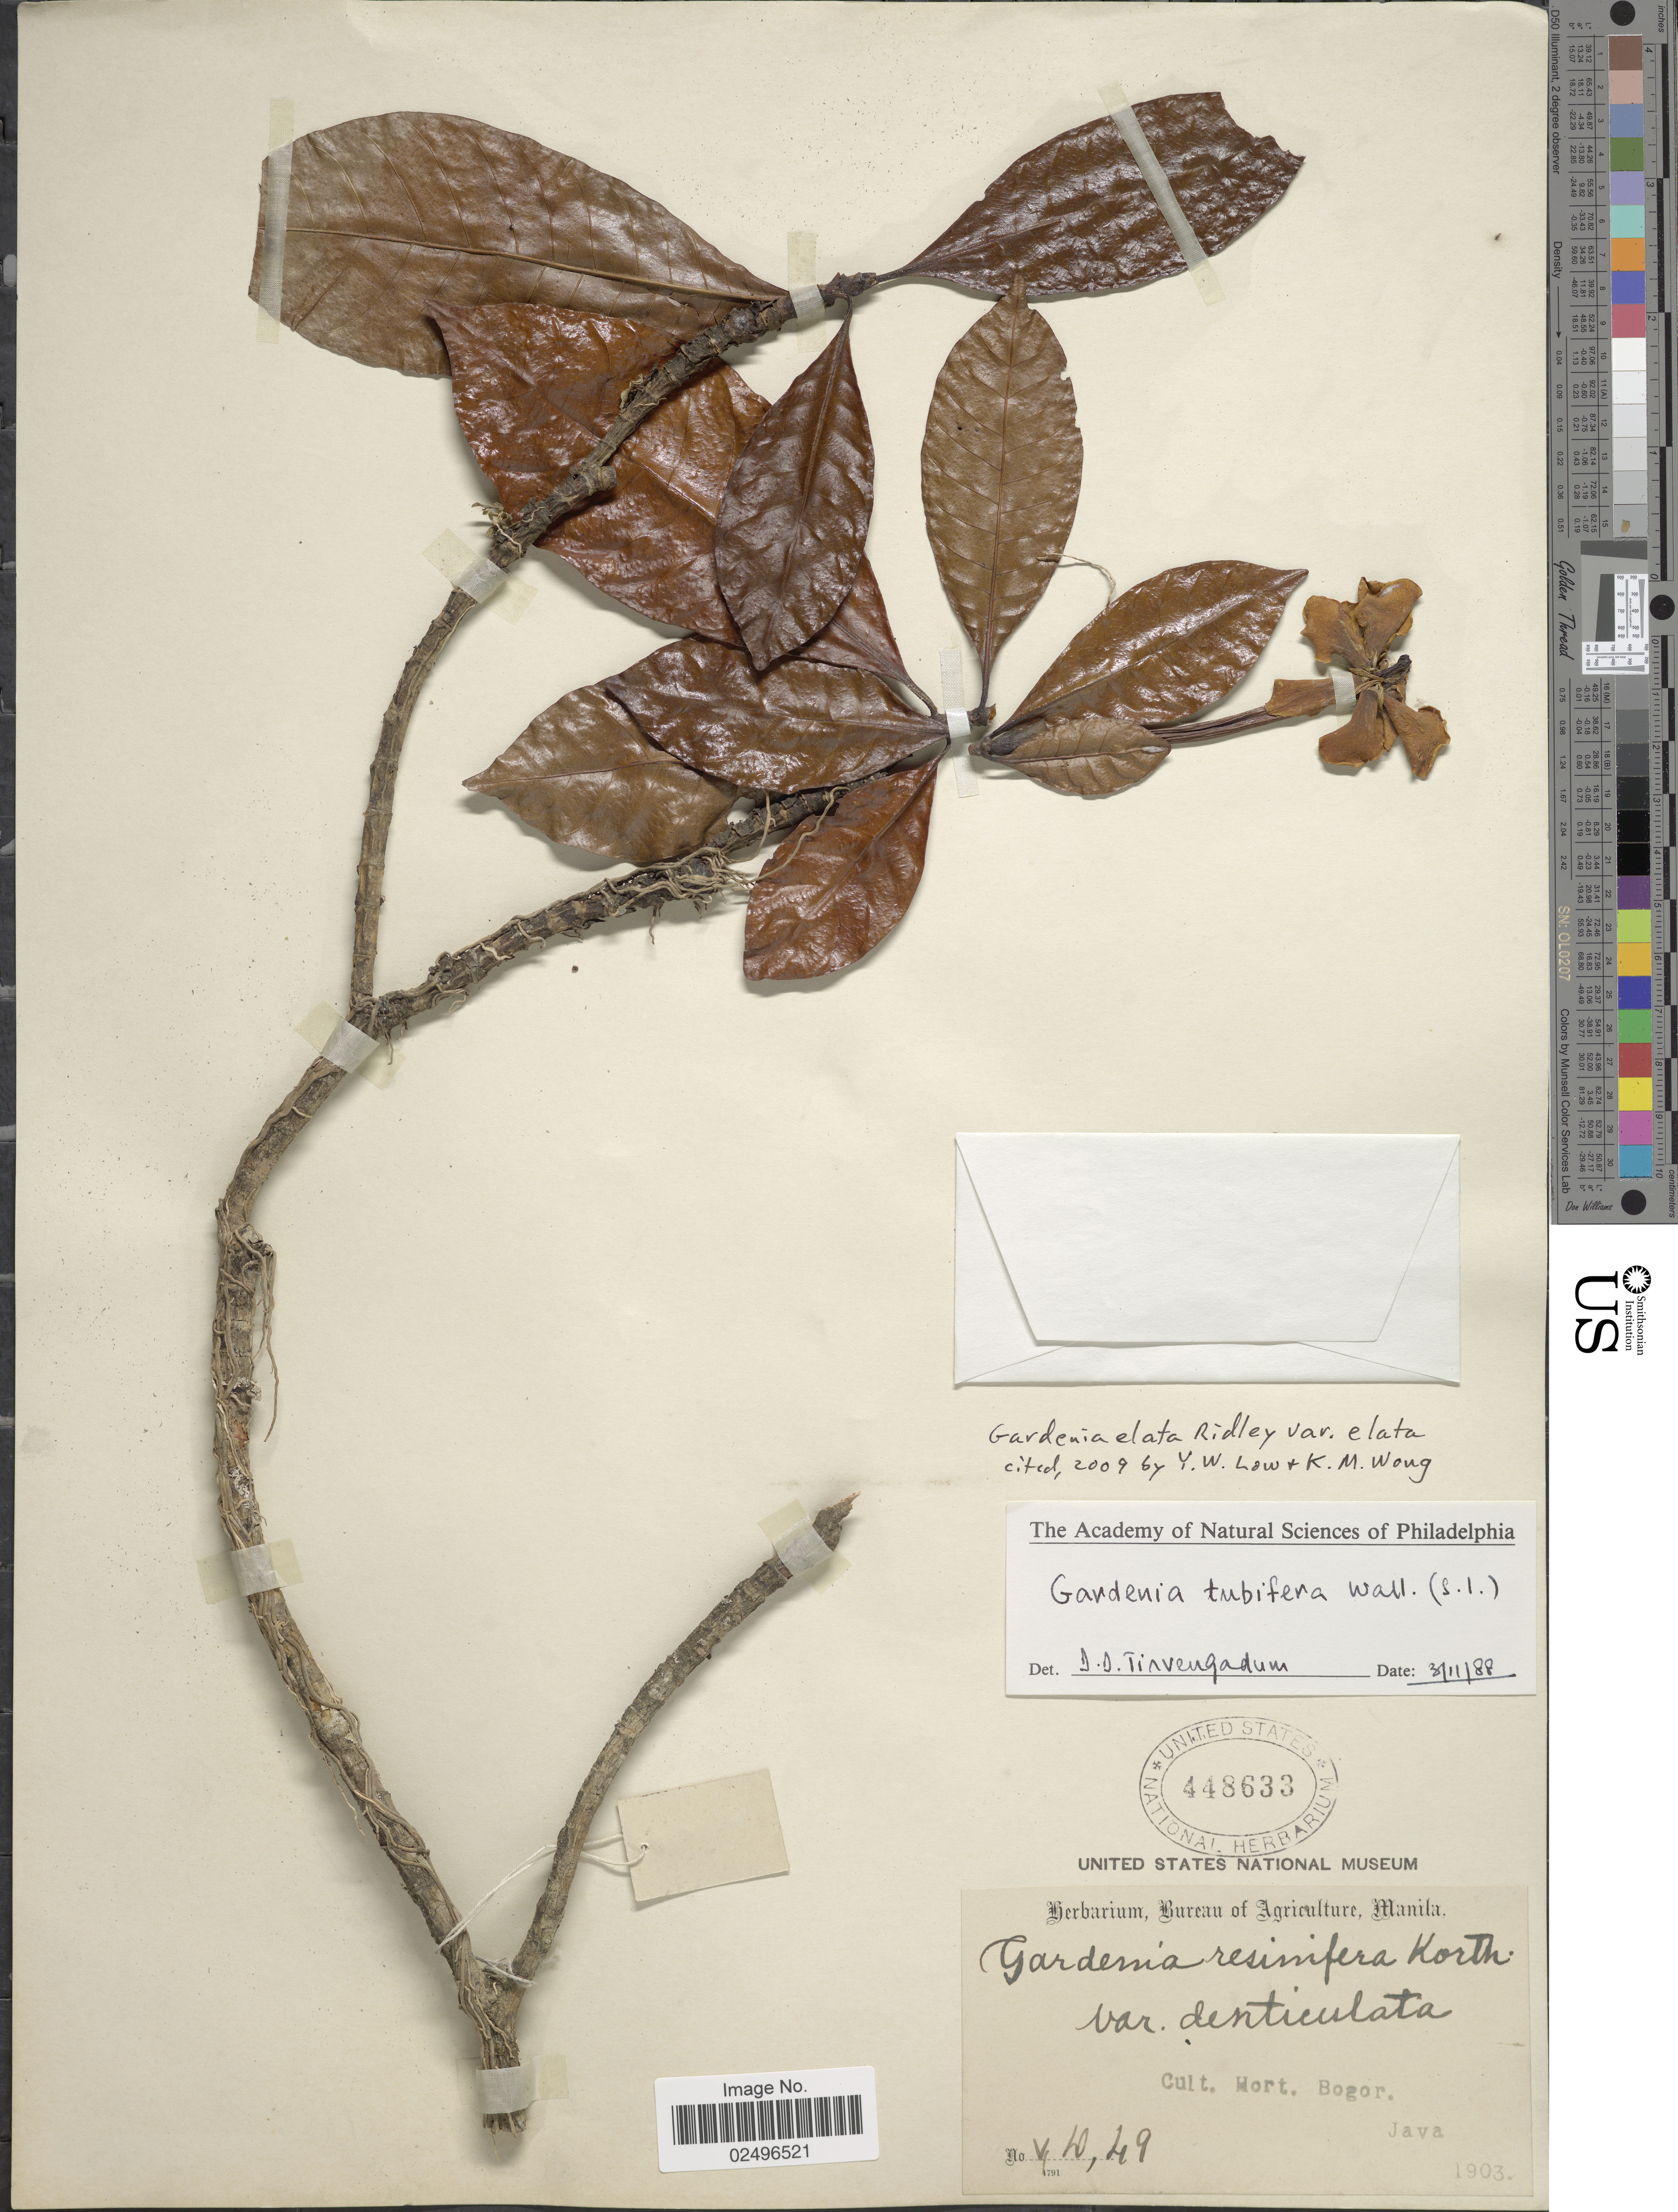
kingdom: Plantae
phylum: Tracheophyta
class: Magnoliopsida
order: Gentianales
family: Rubiaceae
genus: Gardenia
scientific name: Gardenia elata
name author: Ridl.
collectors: ex herb. Bureau of Science Manila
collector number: v D 49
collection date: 1903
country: Indonesia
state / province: Java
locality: Cult. Hort. Bogor, Java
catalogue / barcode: US 448633